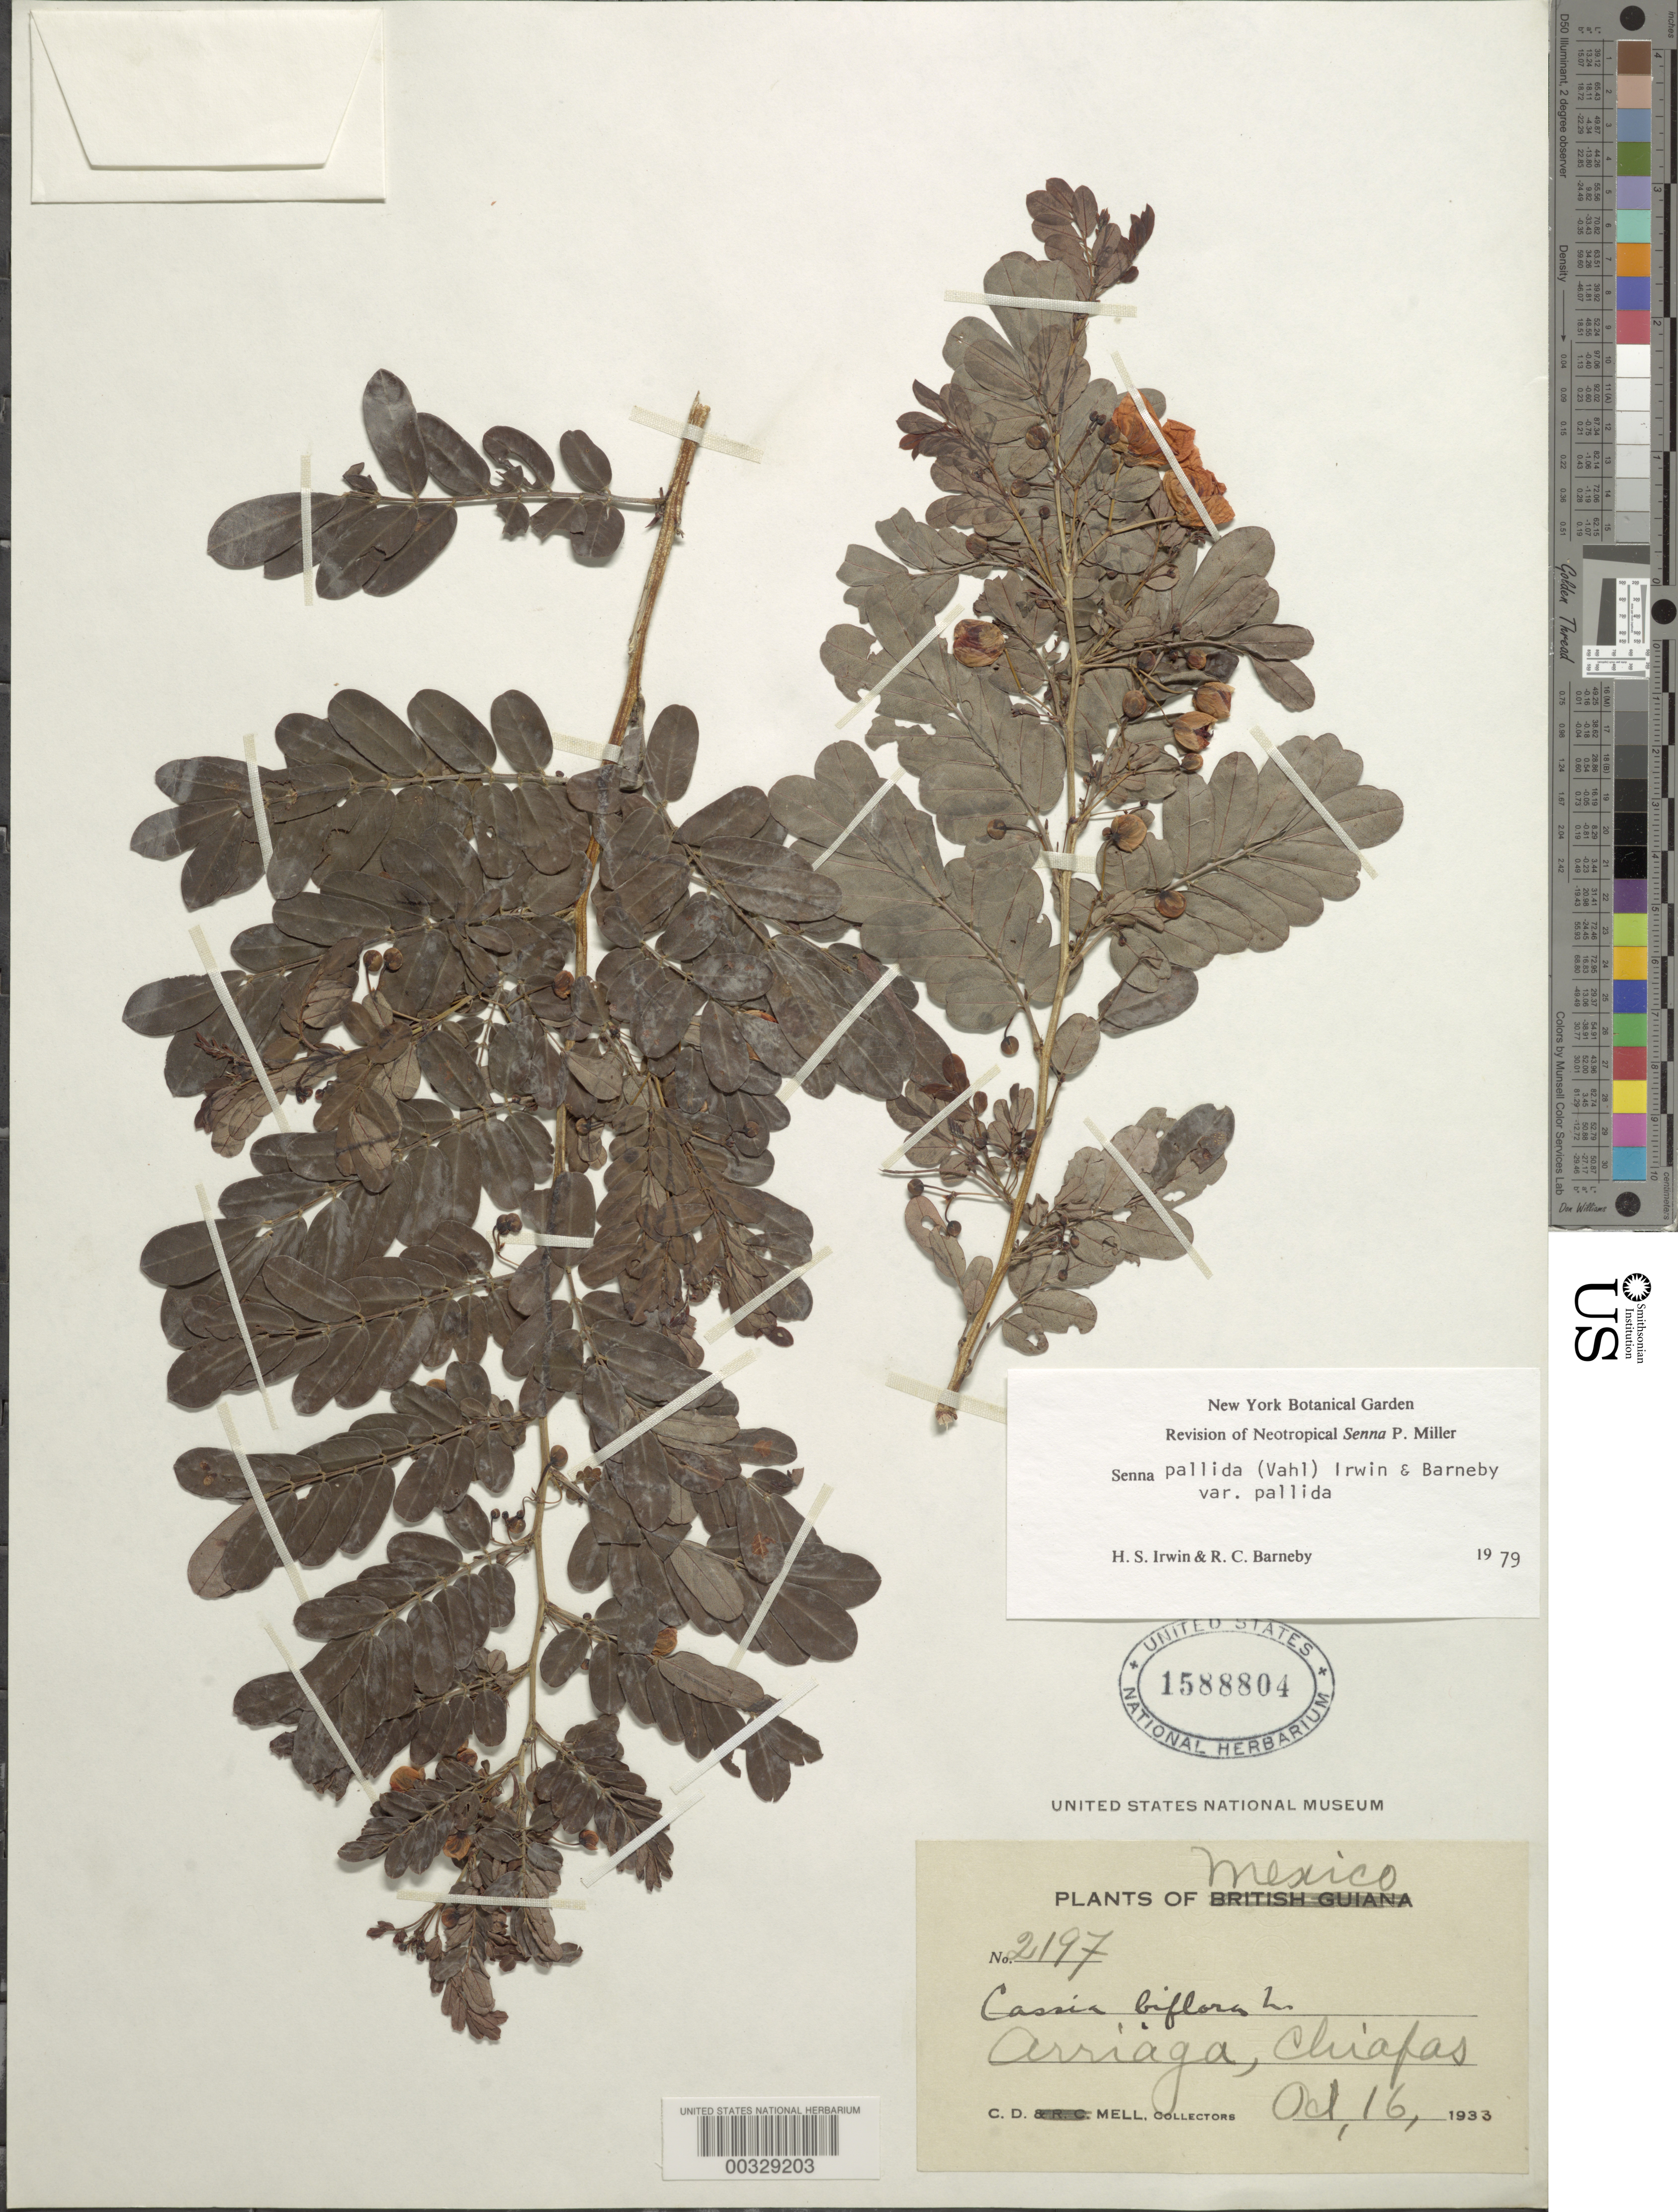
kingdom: Plantae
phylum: Tracheophyta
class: Magnoliopsida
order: Fabales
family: Fabaceae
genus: Senna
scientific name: Senna pallida var. pallida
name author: (Vahl) H.S. Irwin & Barneby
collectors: C. D. Mell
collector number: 2197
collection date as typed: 16 Oct 1933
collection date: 1933-10-16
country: Mexico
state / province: Chiapas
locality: Arriaga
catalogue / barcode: US 1588804